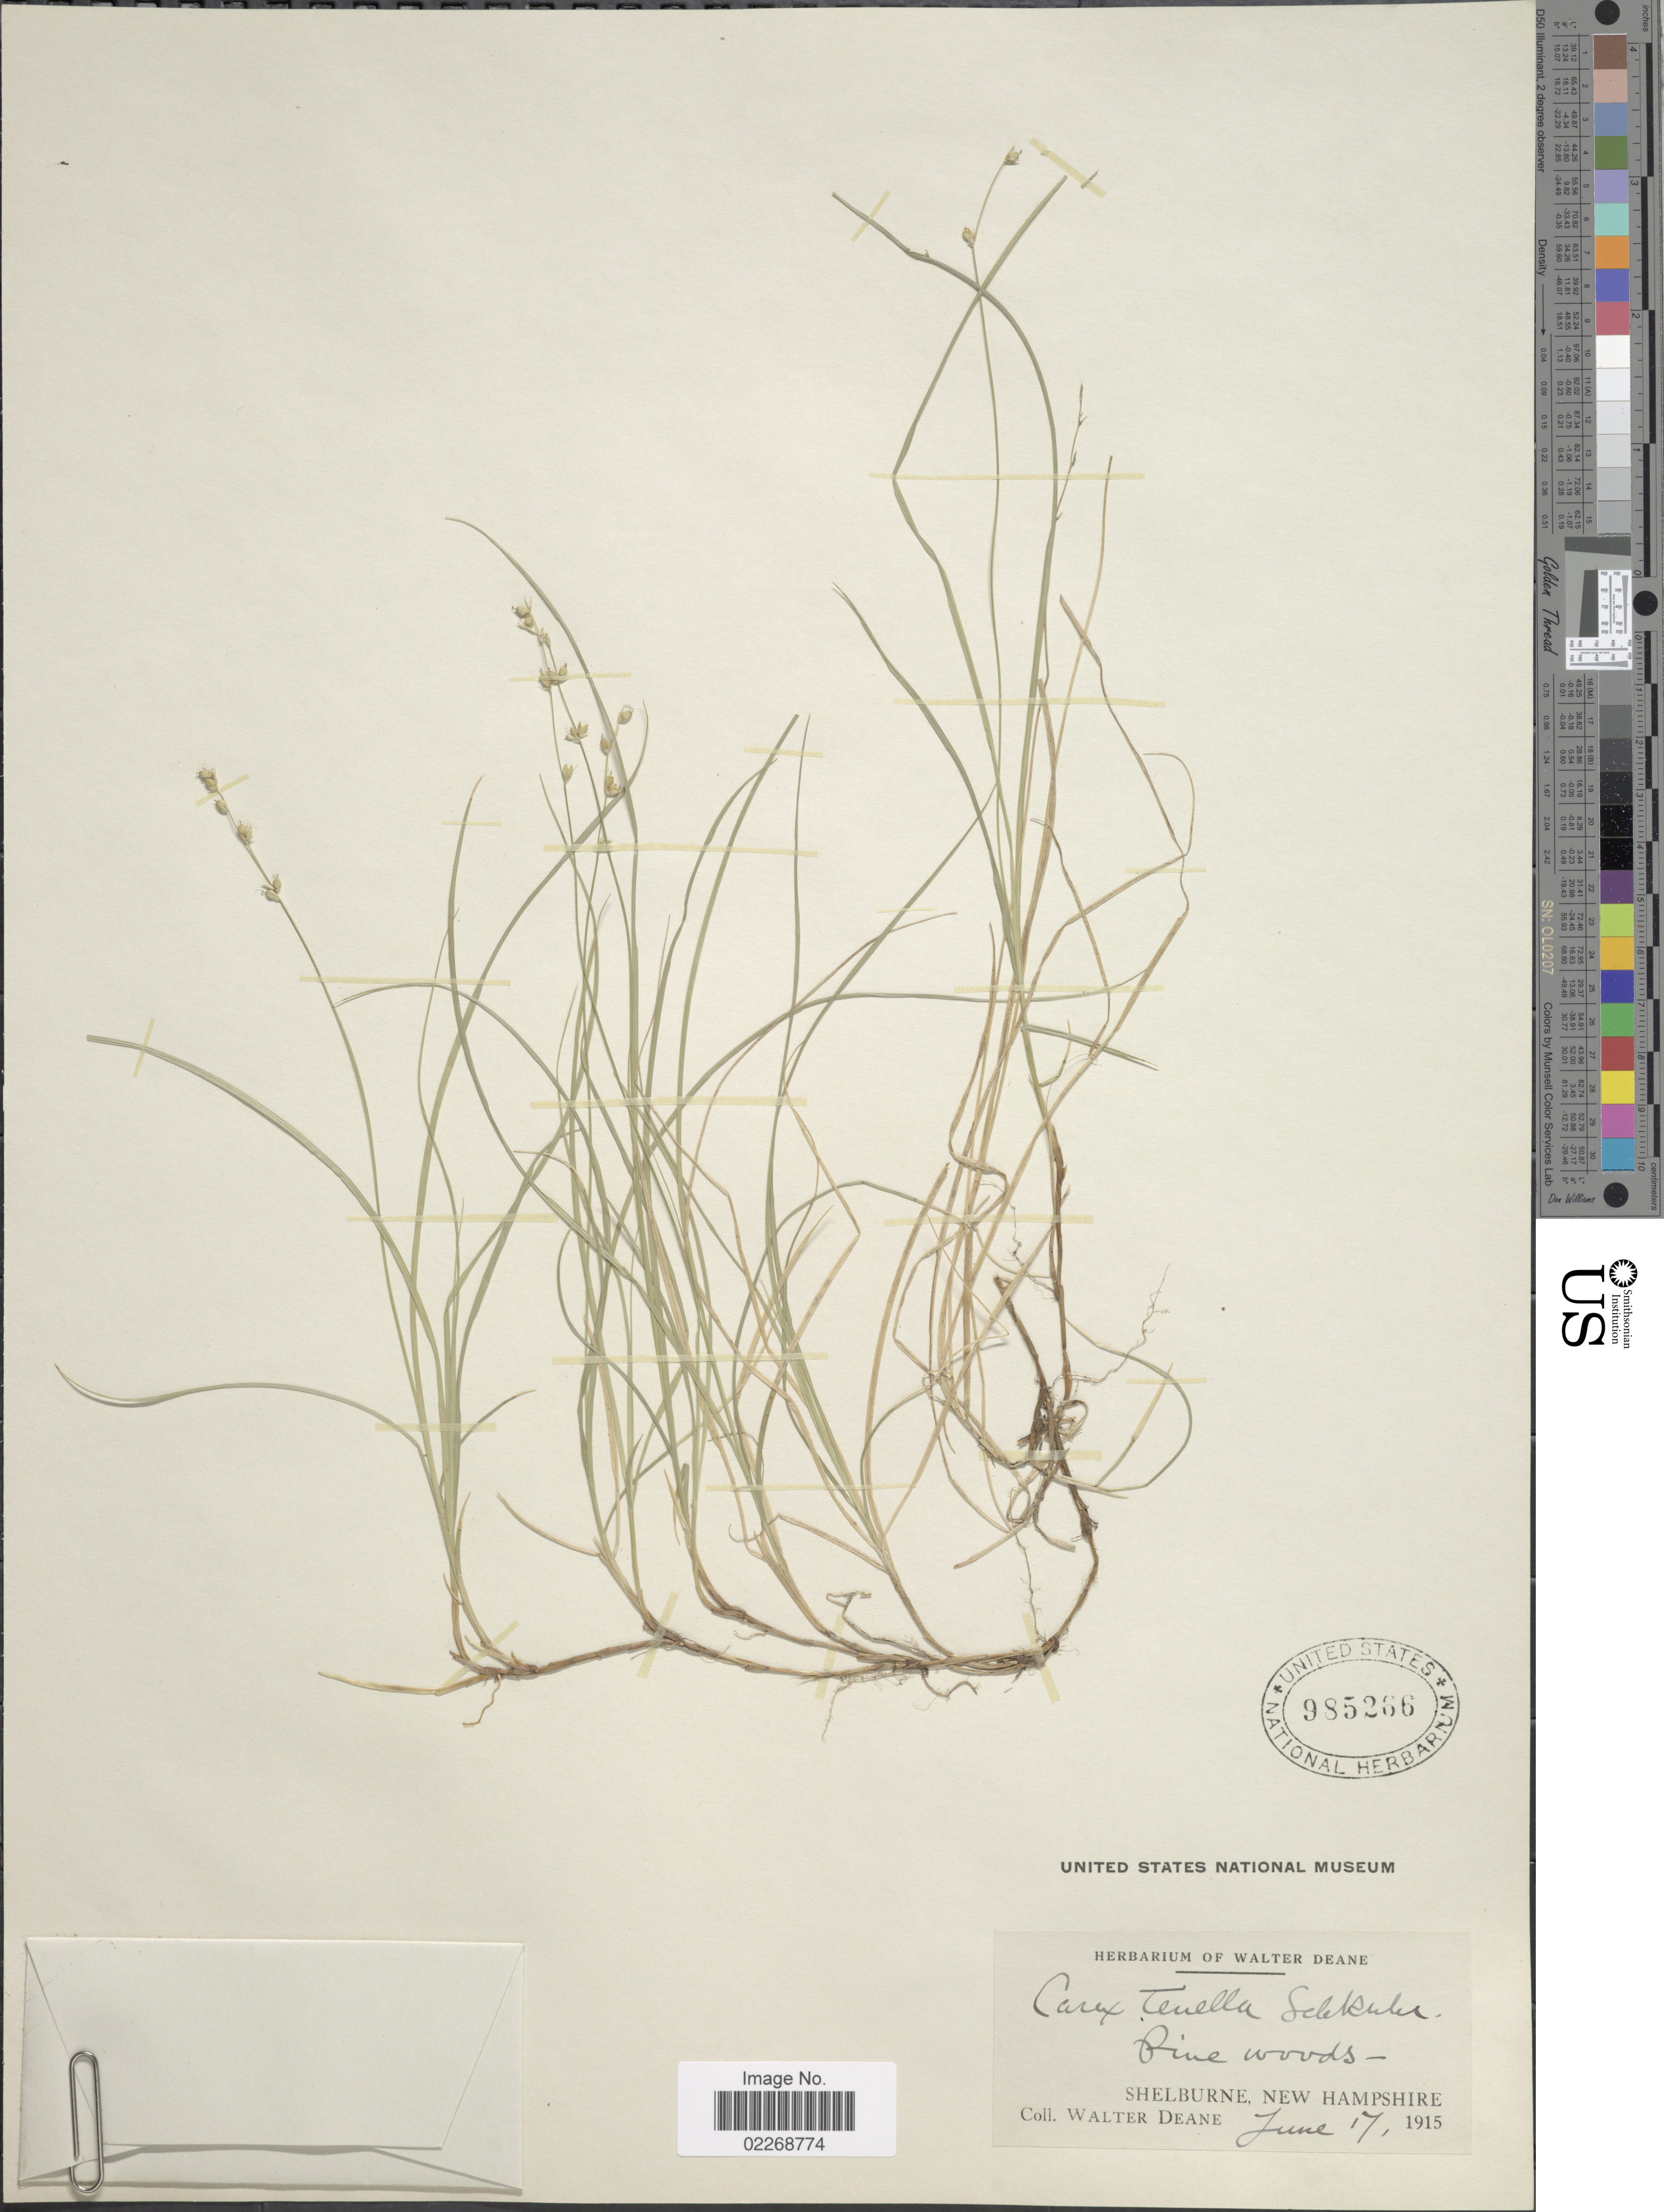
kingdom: Plantae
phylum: Tracheophyta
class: Liliopsida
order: Poales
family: Cyperaceae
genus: Carex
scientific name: Carex disperma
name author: Dewey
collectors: W. Deane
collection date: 1915-06-17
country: United States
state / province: New Hampshire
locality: Pine woods - Shelburne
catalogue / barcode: US 985266